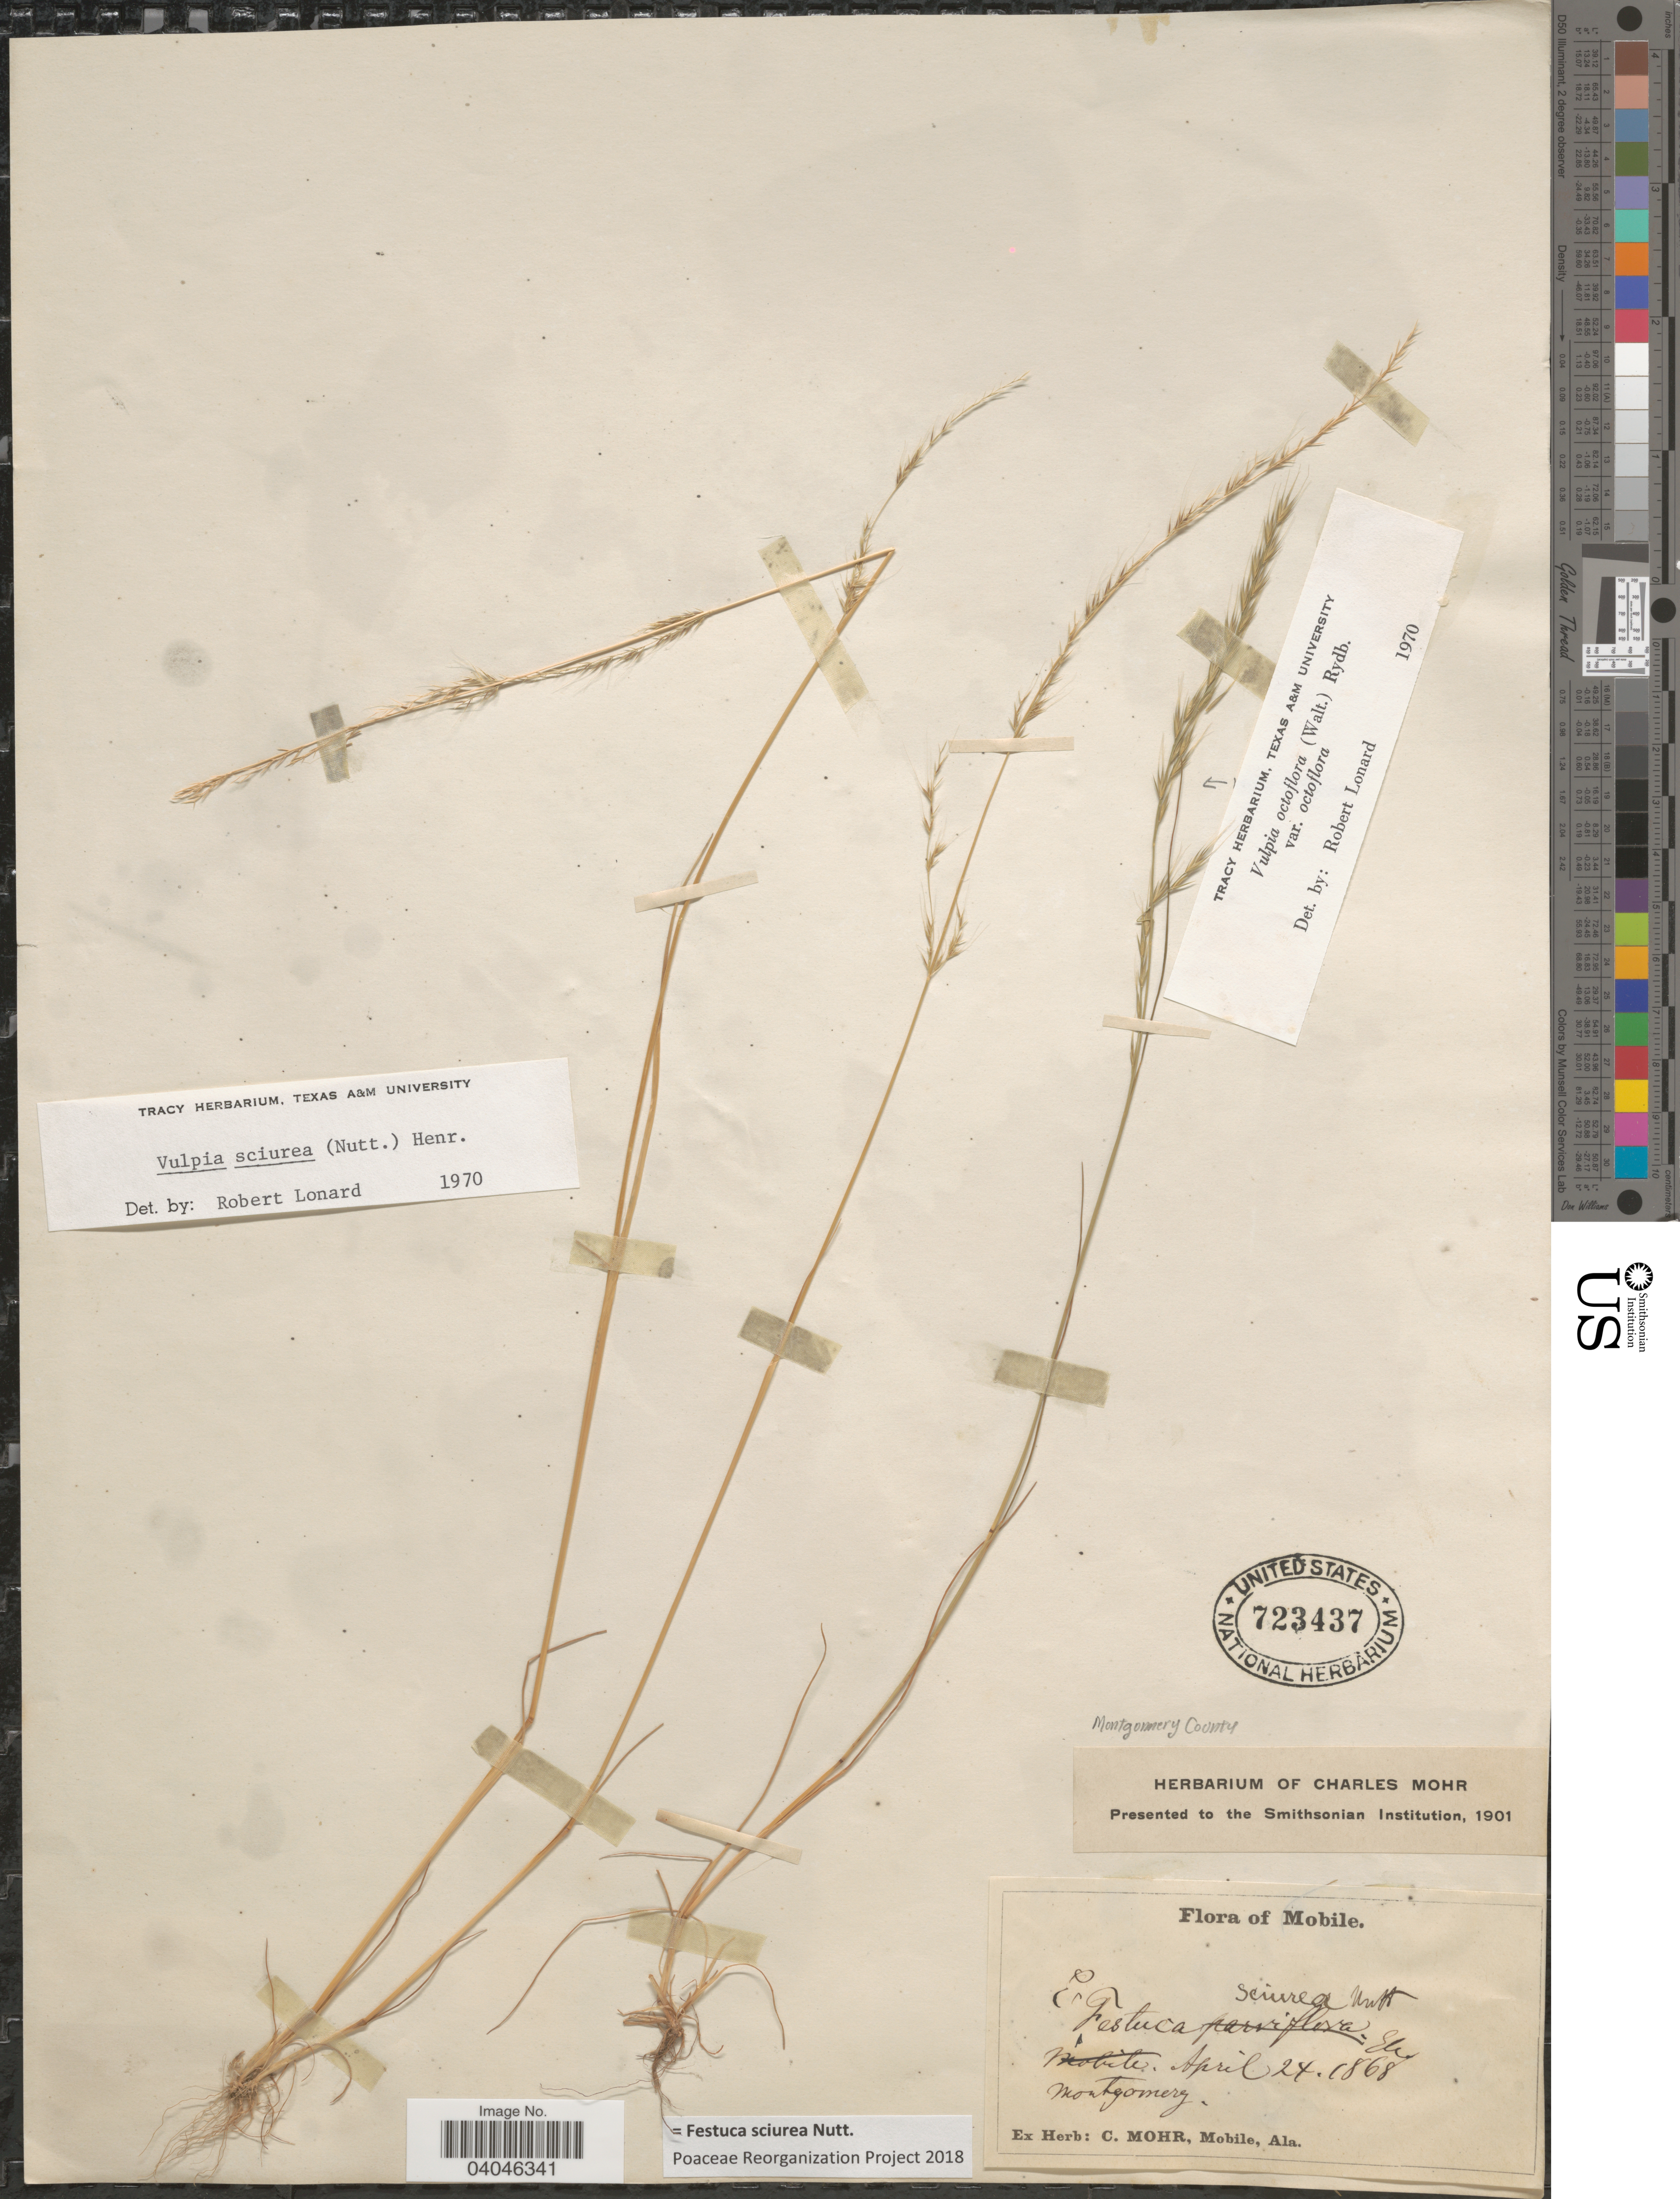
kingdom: Plantae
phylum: Tracheophyta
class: Liliopsida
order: Poales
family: Poaceae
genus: Festuca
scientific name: Festuca sciurea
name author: Nutt.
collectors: ex herb. Charles Mohr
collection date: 1868-04-24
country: United States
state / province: Alabama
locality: Montgomery County. Montgomery.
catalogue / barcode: US 723437